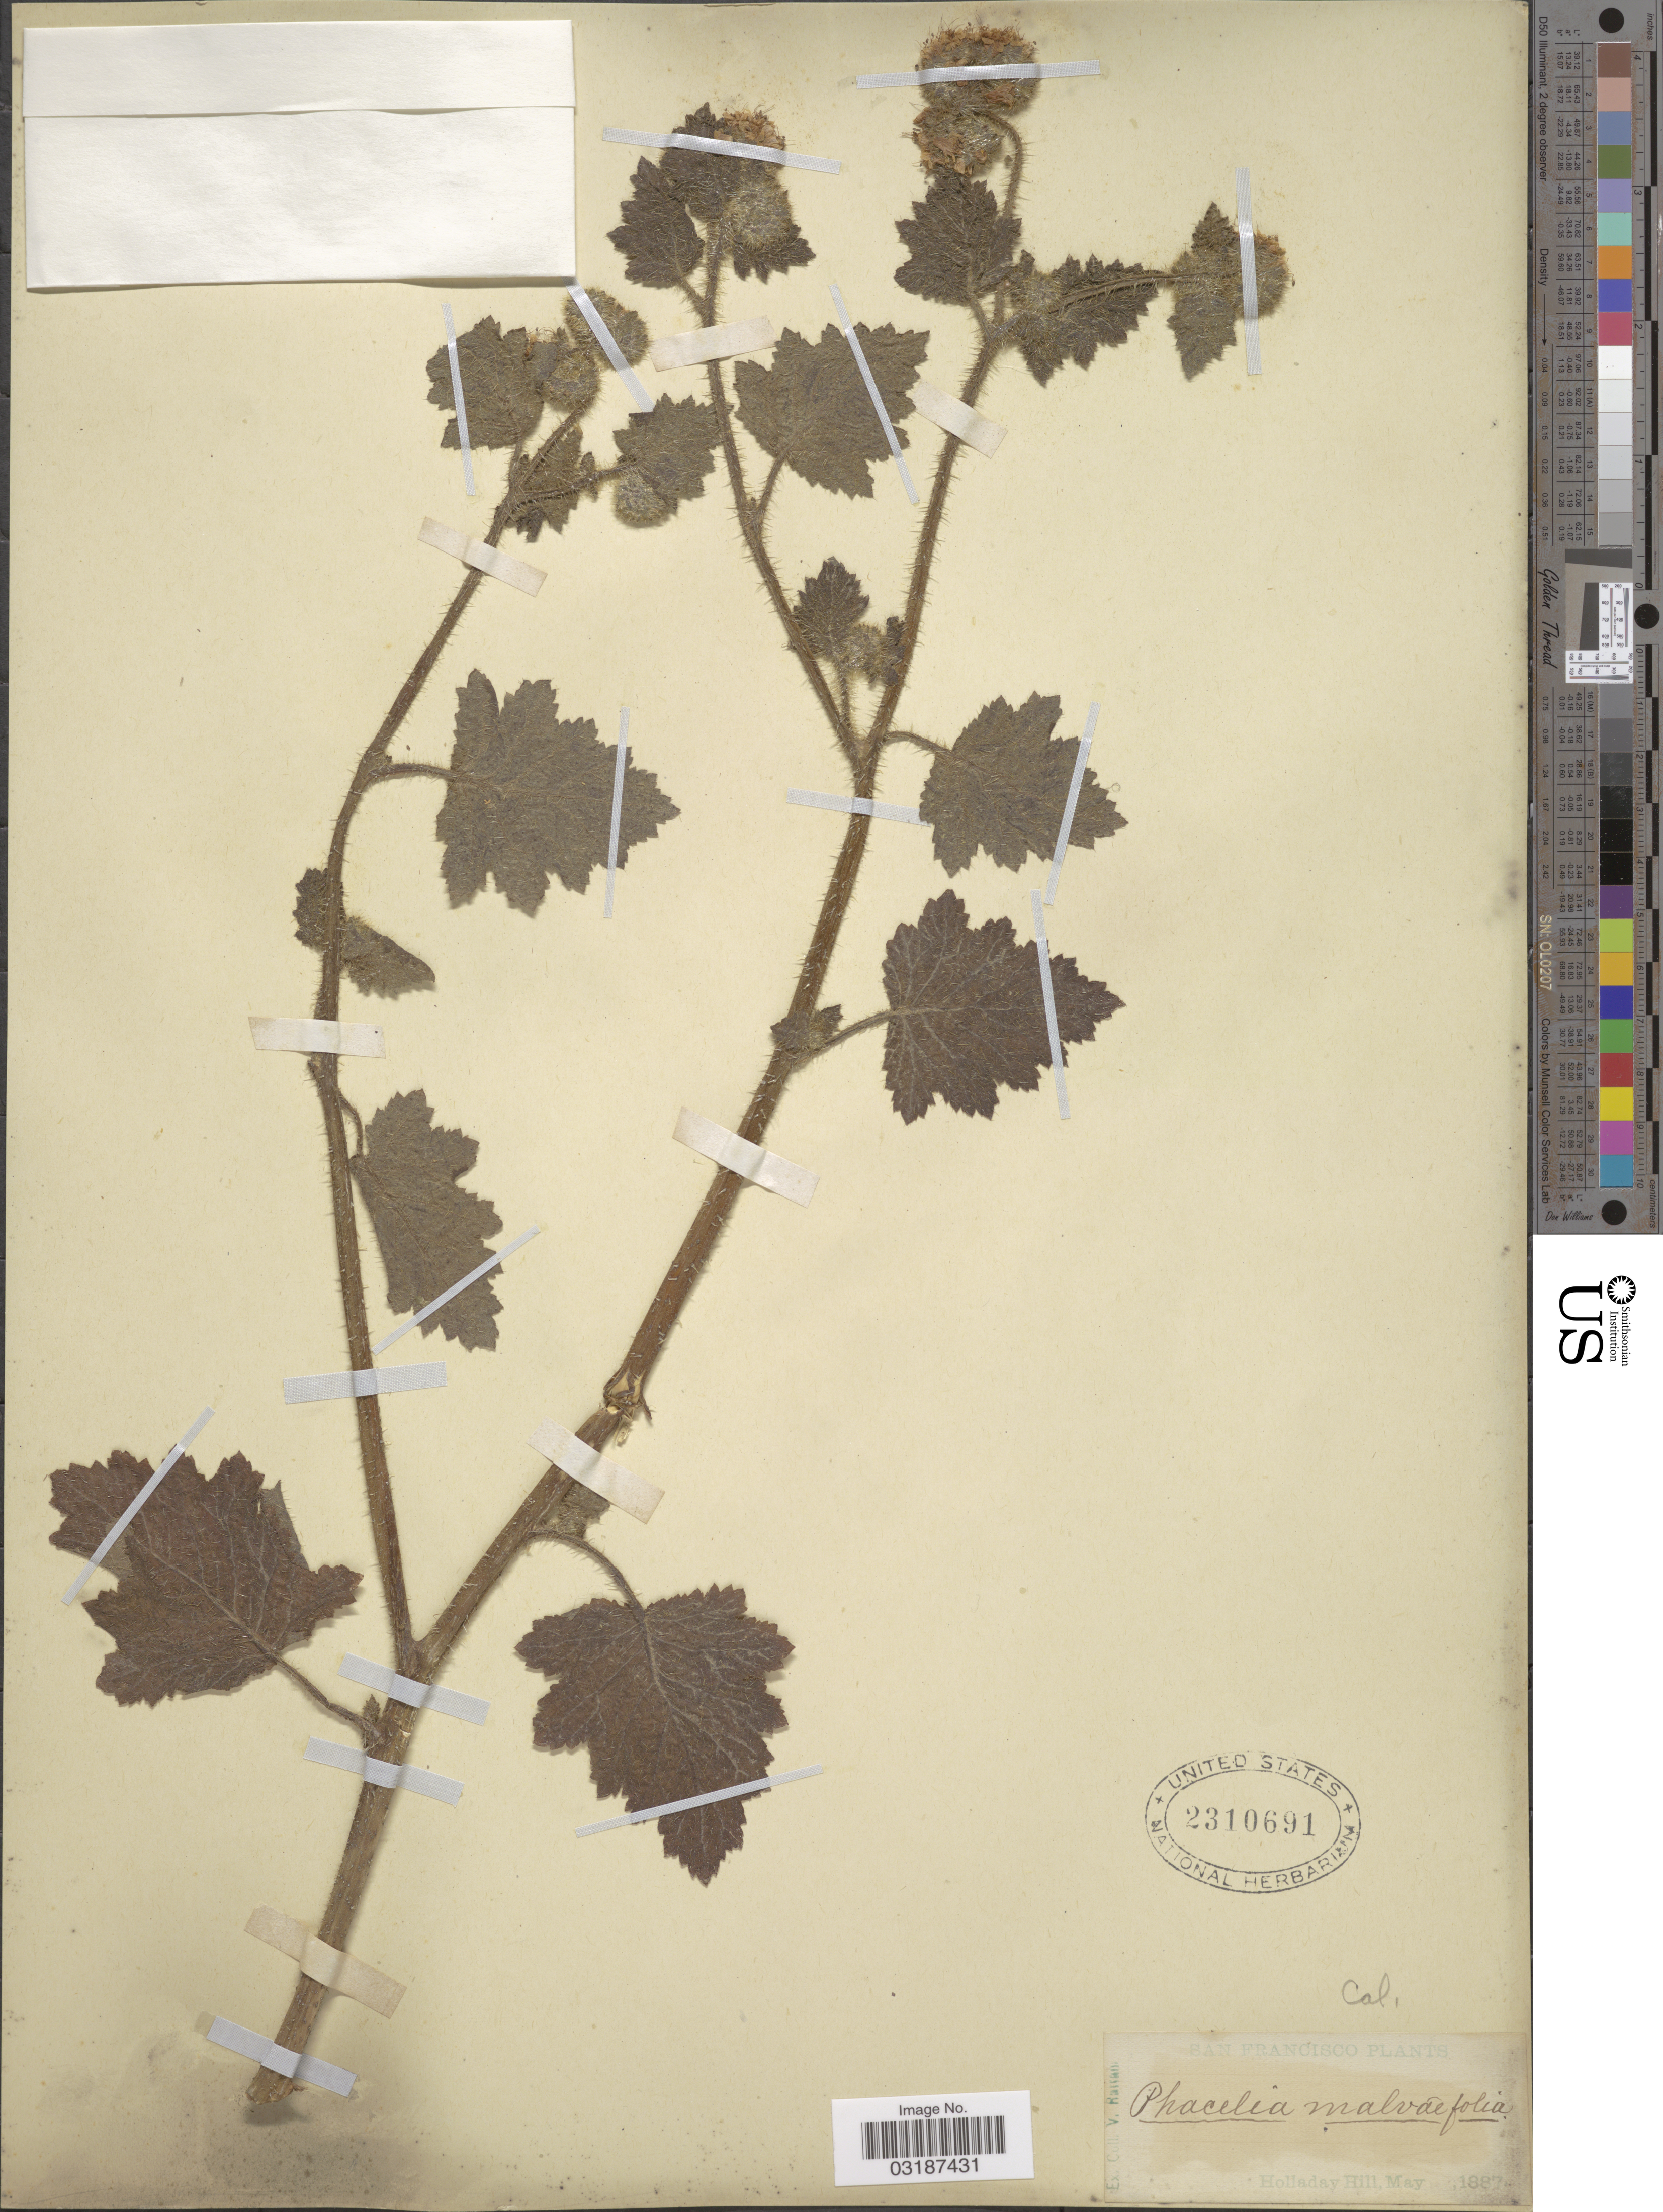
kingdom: Plantae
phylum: Tracheophyta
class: Magnoliopsida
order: Boraginales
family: Hydrophyllaceae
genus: Phacelia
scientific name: Phacelia malvifolia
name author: Cham.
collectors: V. Rattan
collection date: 1887-05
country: United States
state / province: California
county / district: San Francisco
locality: San Francisco. Holladay Hill.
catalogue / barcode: US 2310691